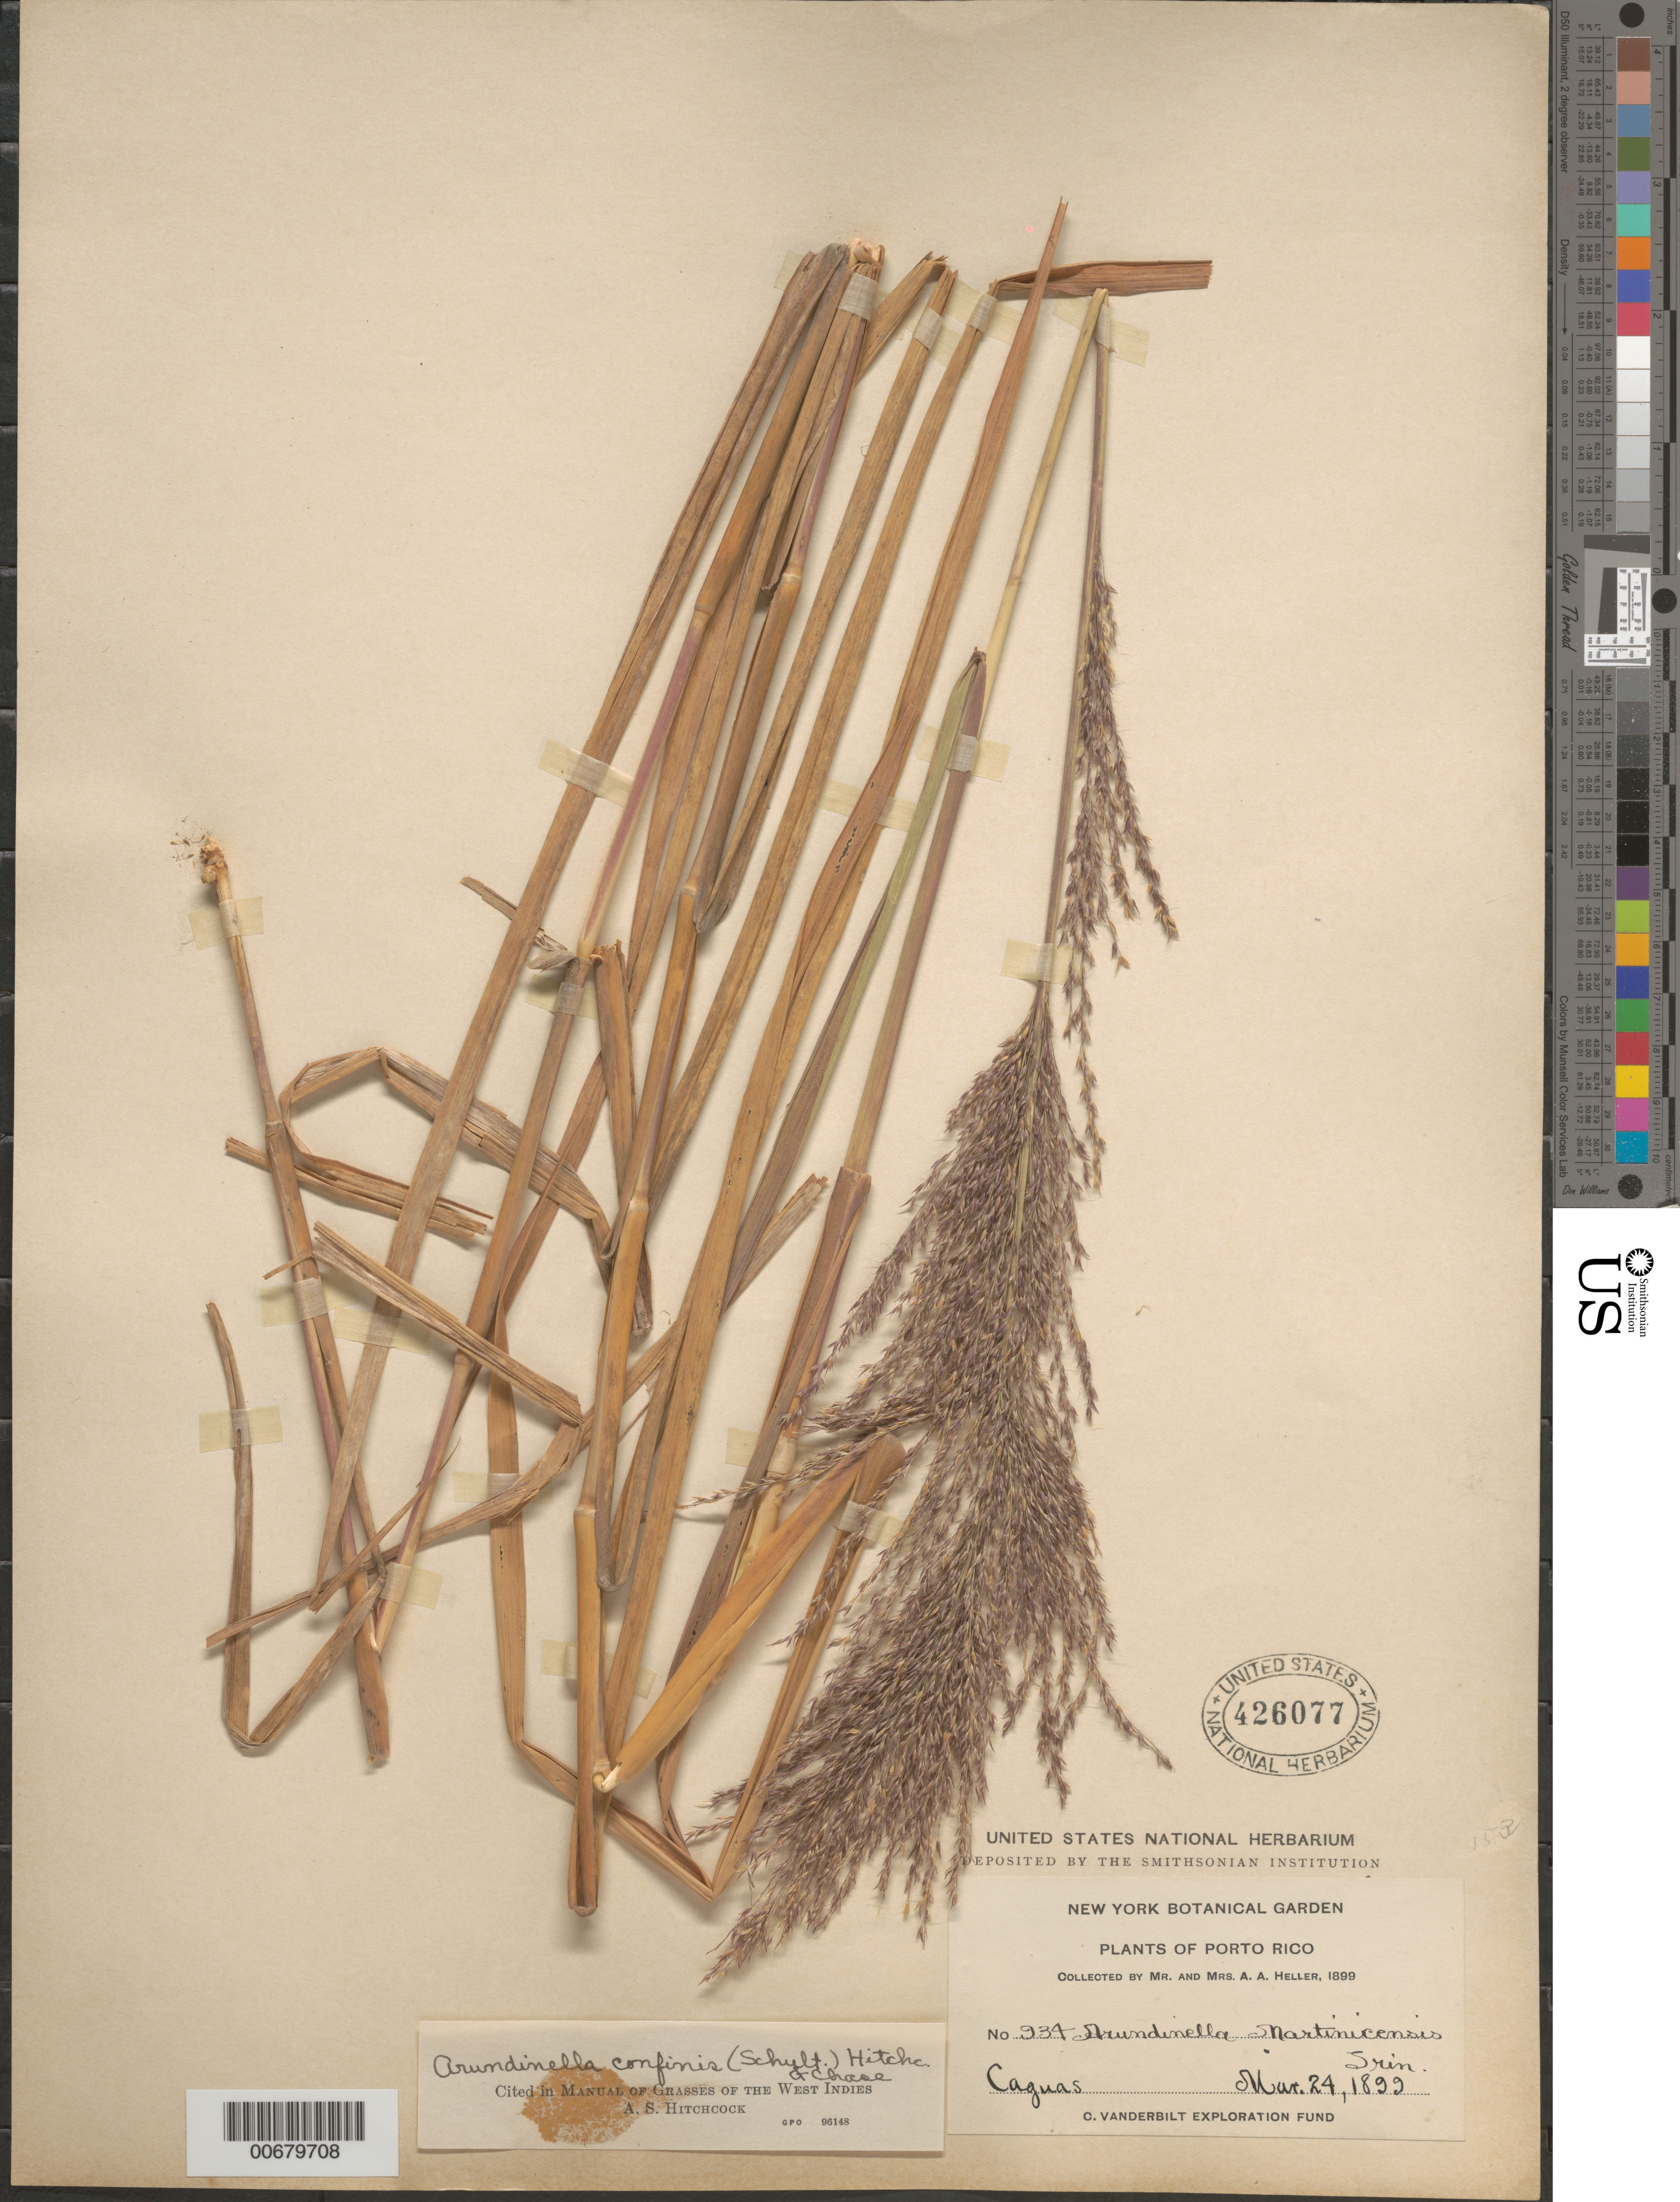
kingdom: Plantae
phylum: Tracheophyta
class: Liliopsida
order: Poales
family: Poaceae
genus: Arundinella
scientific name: Arundinella hispida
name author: (Humb. & Bonpl. ex Willd.) Kuntze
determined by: Hitchcock, Albert S.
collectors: A. A. Heller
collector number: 934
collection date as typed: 24 Mar 1899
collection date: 1899-03-24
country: Puerto Rico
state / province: Caguas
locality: Caguas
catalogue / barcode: US 426077